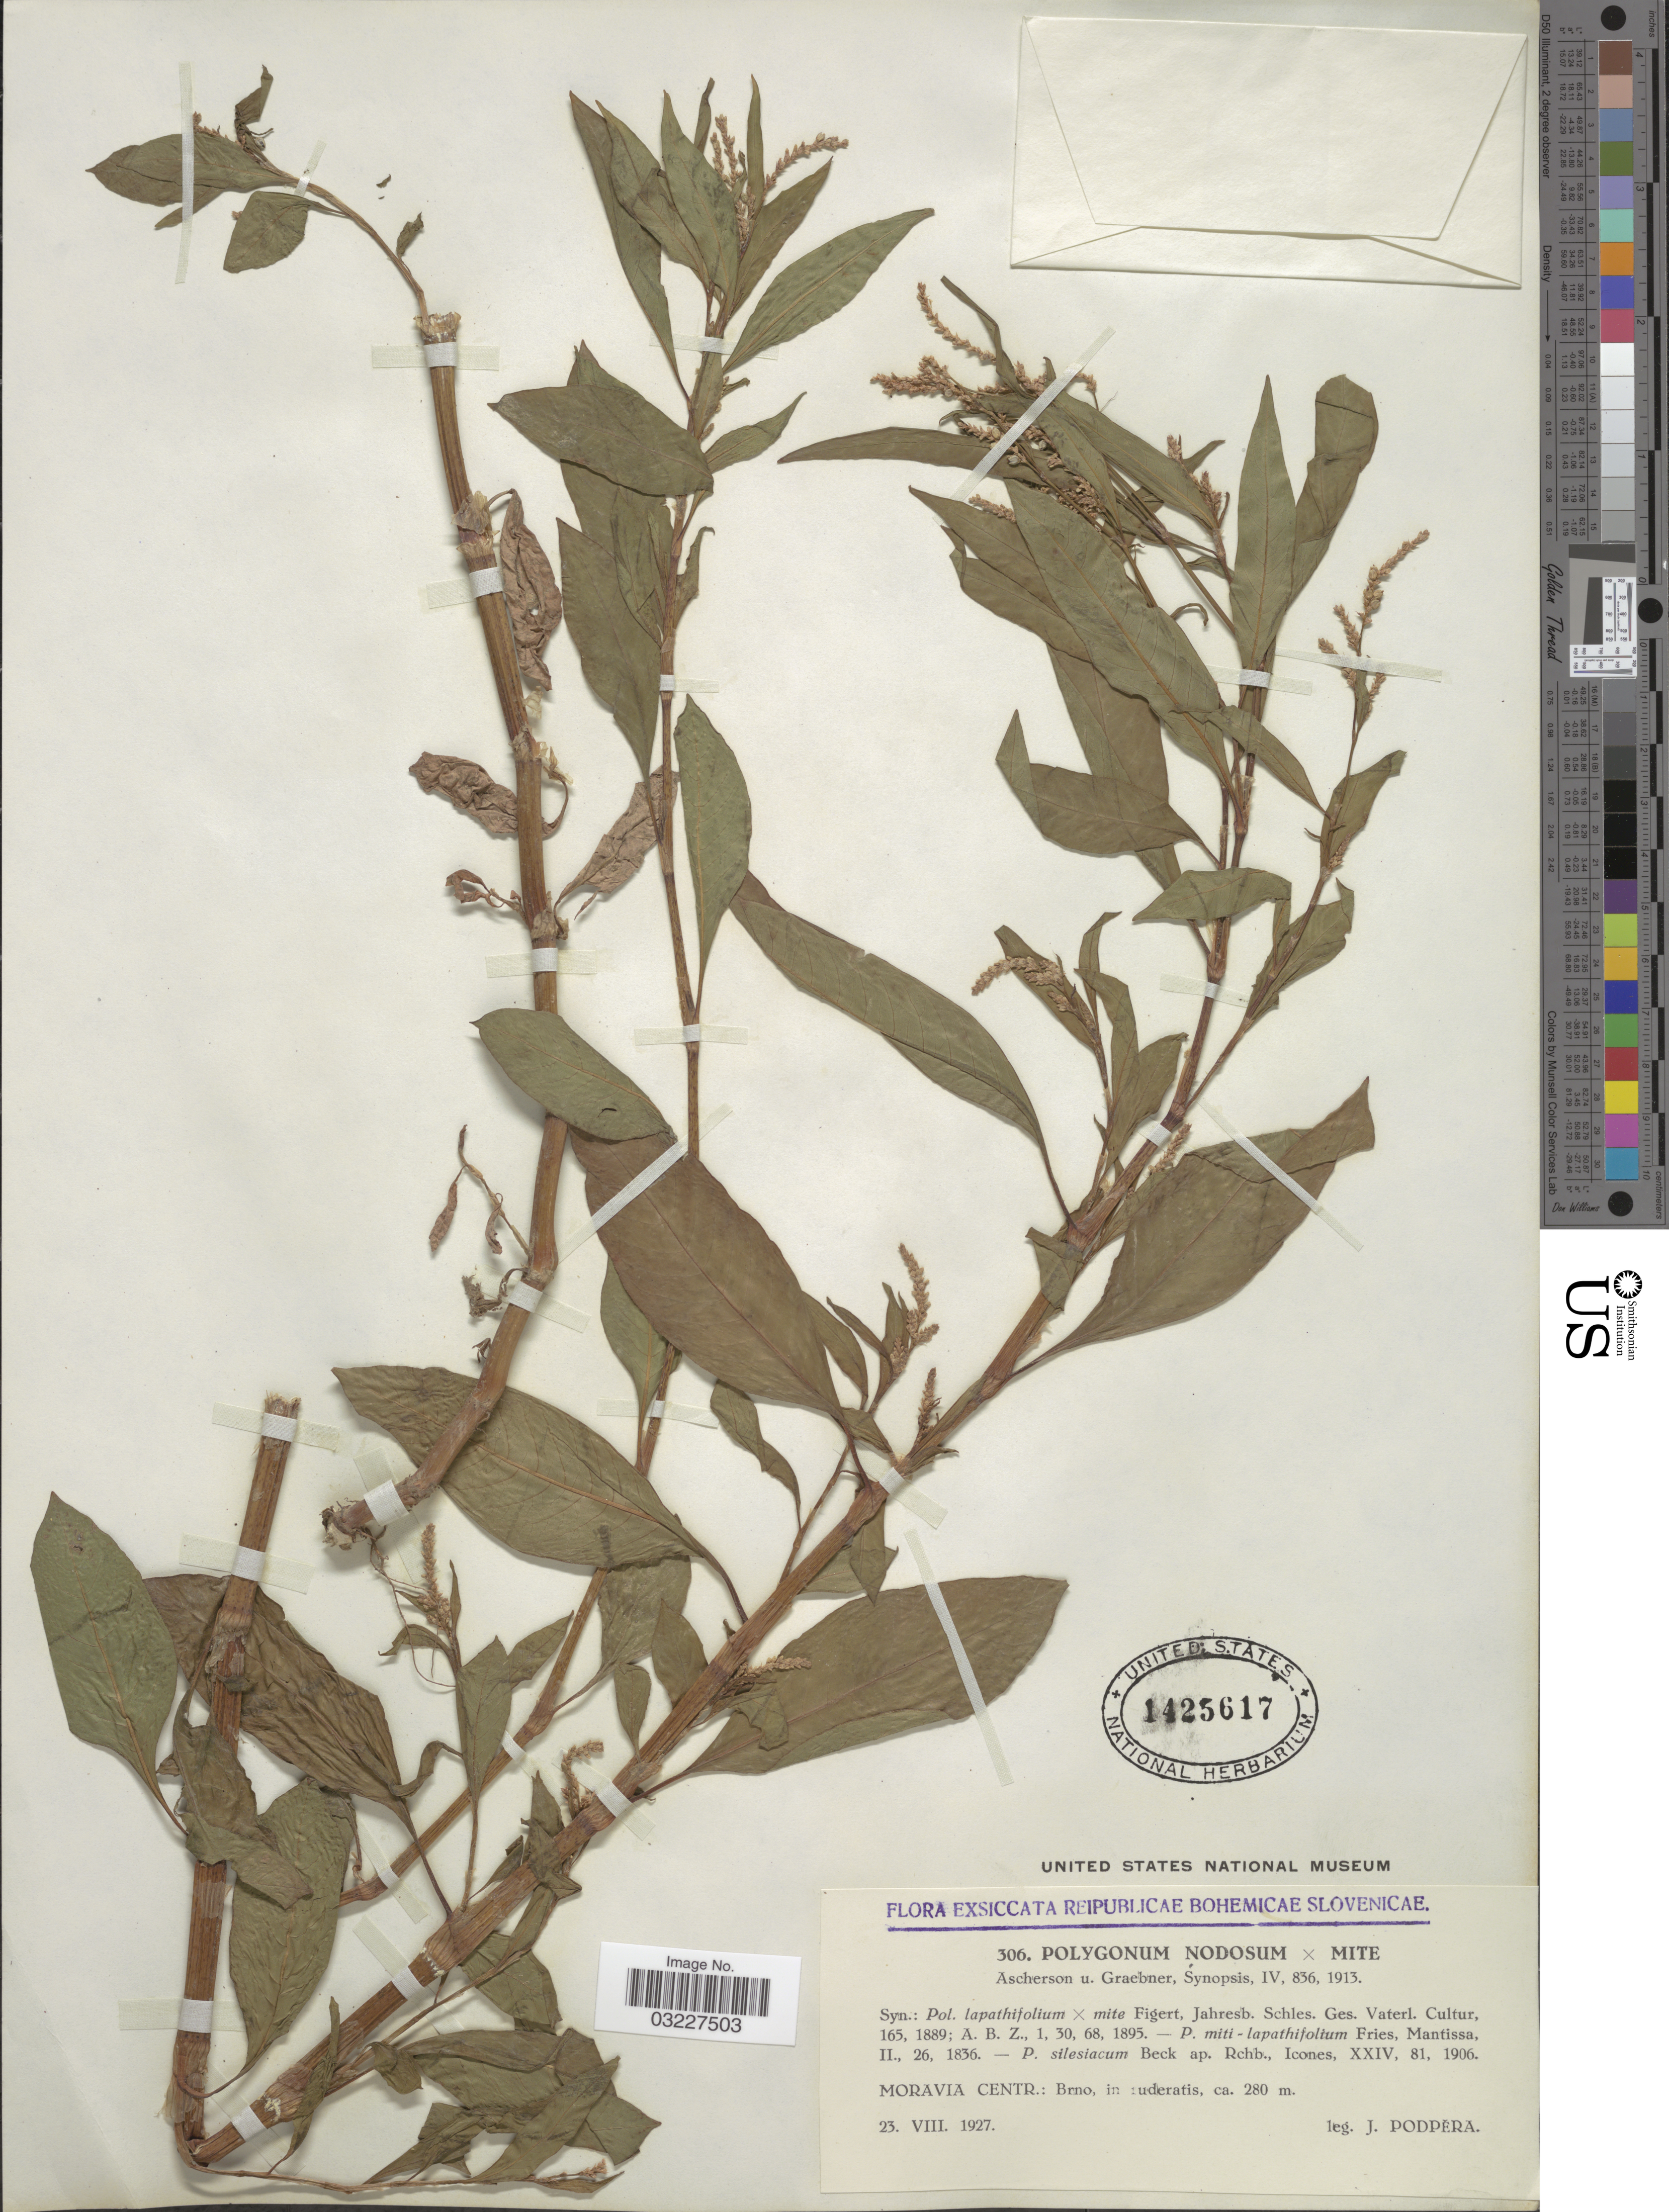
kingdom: Plantae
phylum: Tracheophyta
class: Magnoliopsida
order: Caryophyllales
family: Polygonaceae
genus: Polygonum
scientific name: Polygonum nodosum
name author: Pers.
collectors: J. Podpera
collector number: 306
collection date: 1927-08-23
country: Czechia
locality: Moravia Centr.: Brno, in ruderatis.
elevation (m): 280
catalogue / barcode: US 1425617